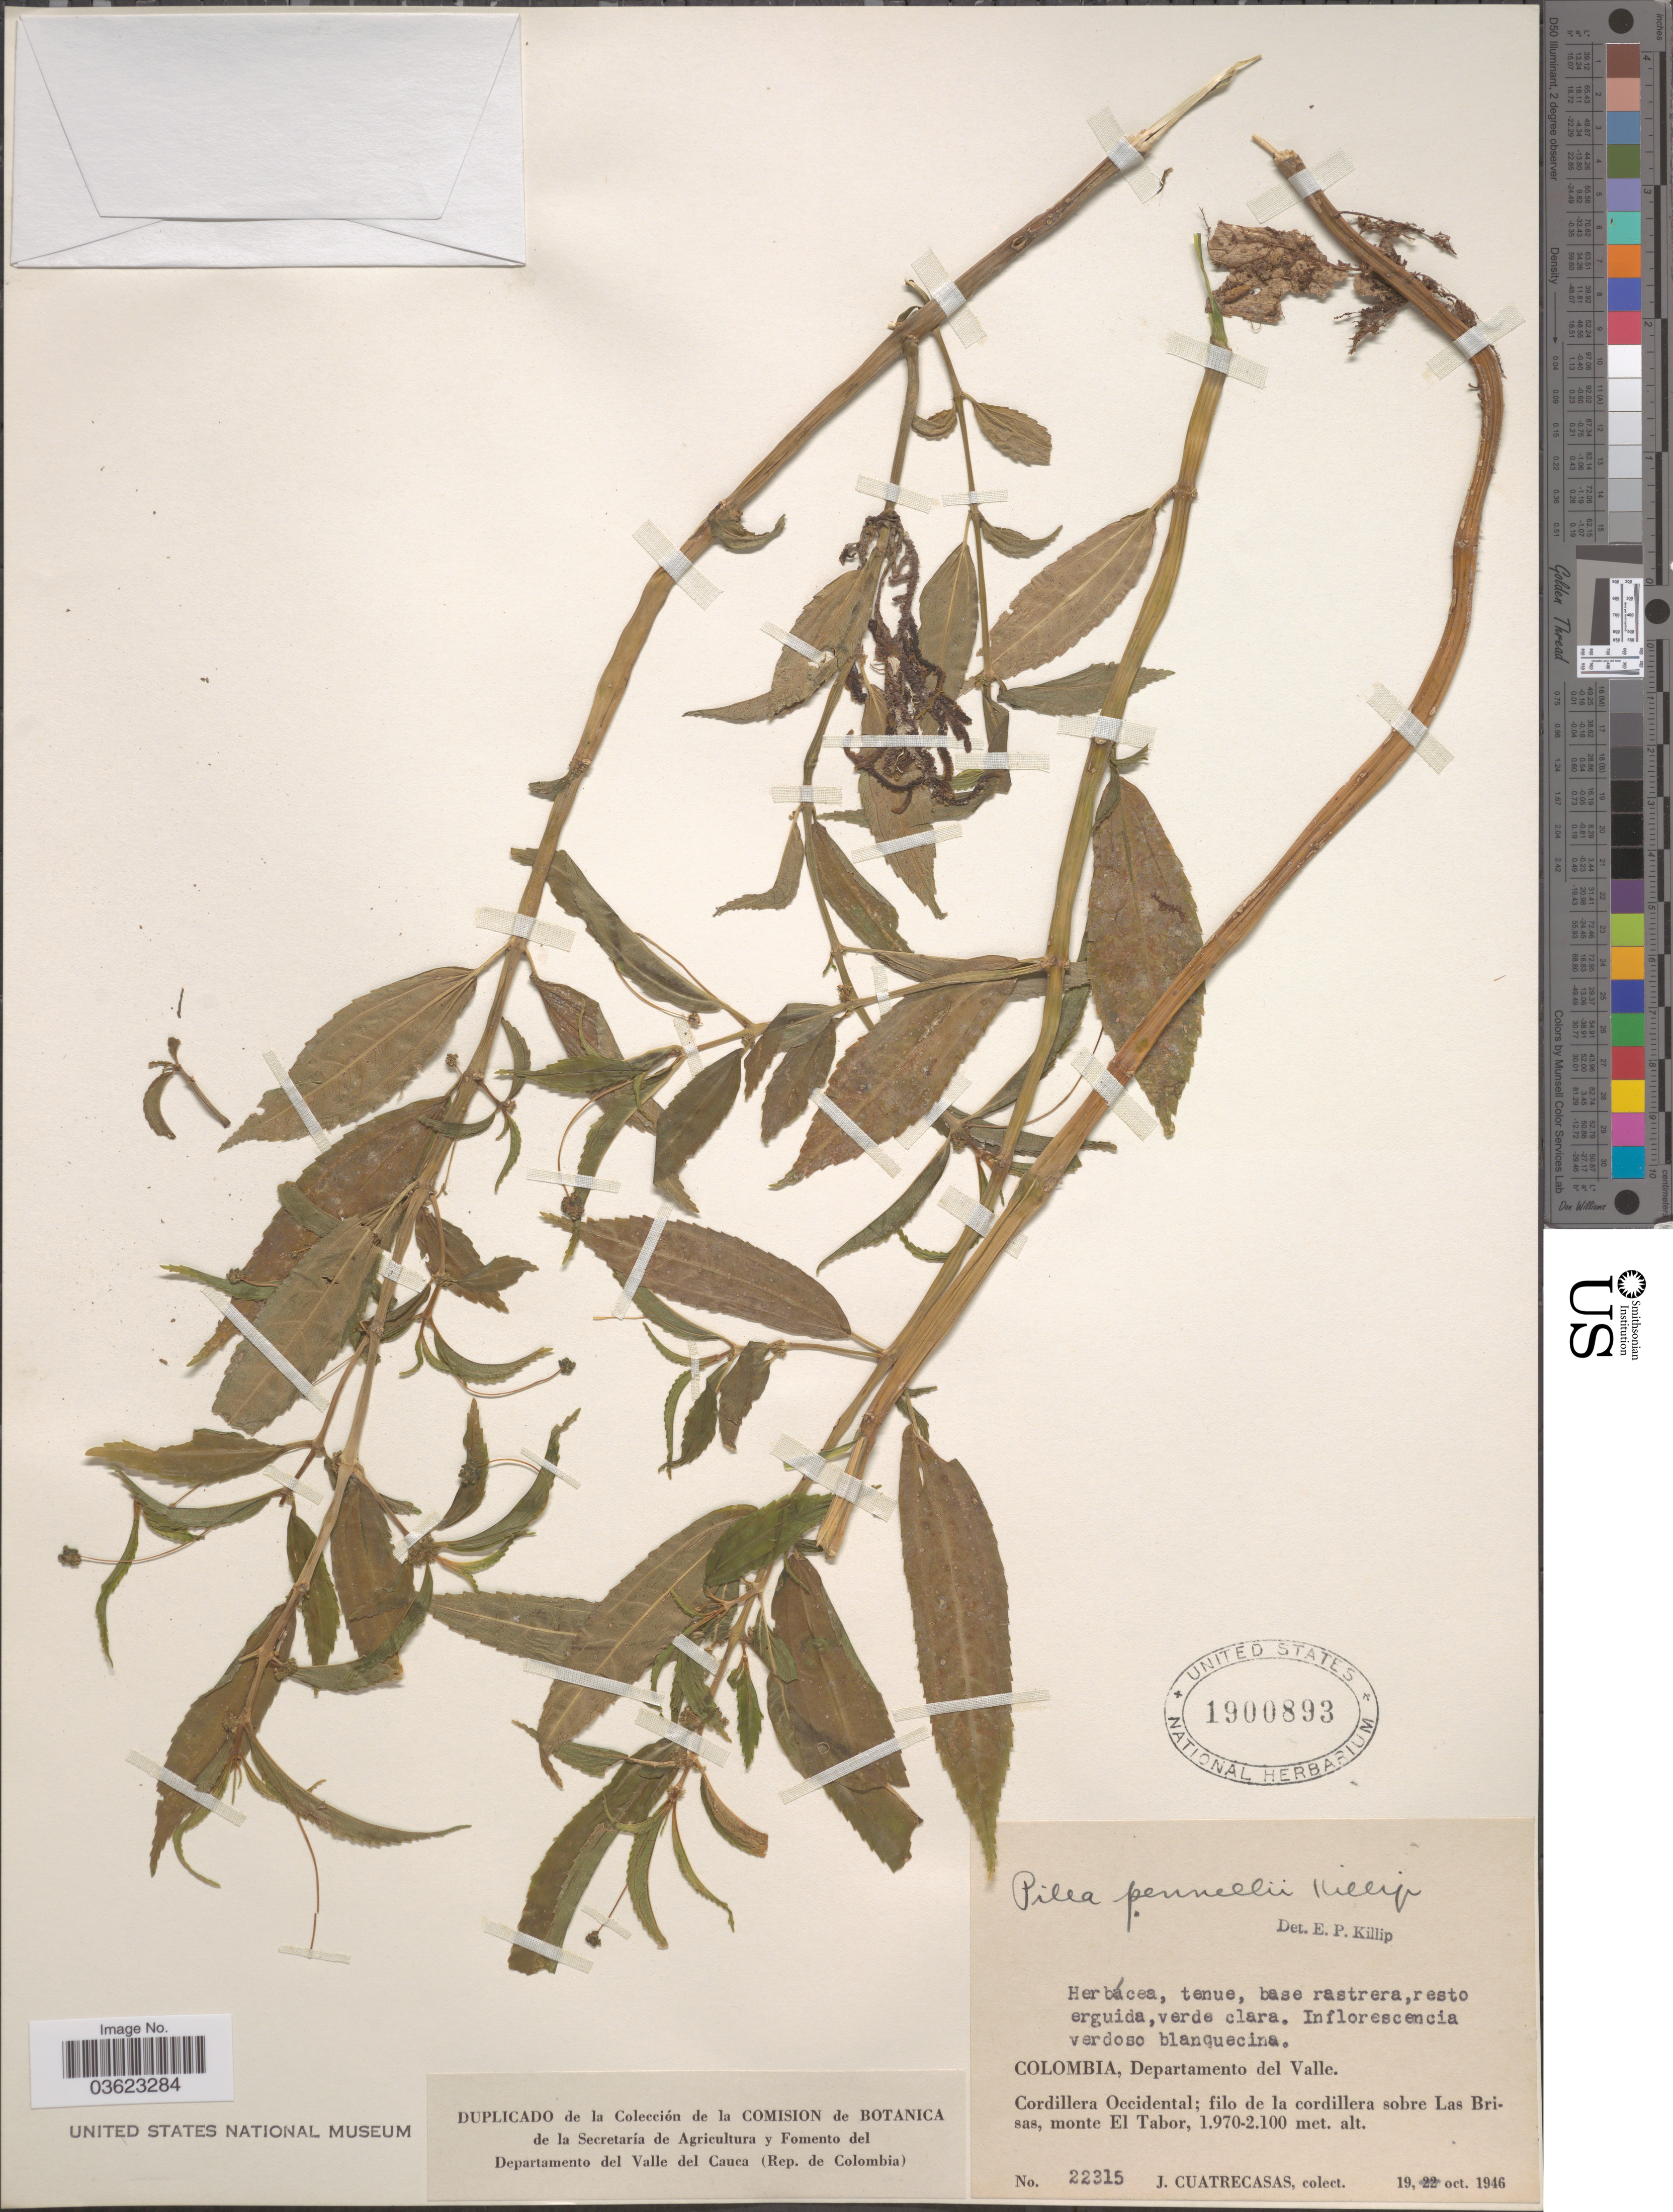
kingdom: Plantae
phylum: Tracheophyta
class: Magnoliopsida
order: Rosales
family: Urticaceae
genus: Pilea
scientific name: Pilea pennellii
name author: Killip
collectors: J. Cuatrecasas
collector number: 22315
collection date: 1946-10-19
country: Colombia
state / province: Valle del Cauca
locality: Departamento del Valle. Cordillera Occidental; filo de la cordillera sobre Las Brisas, monte El Tabor.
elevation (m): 1970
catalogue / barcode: US 1900893